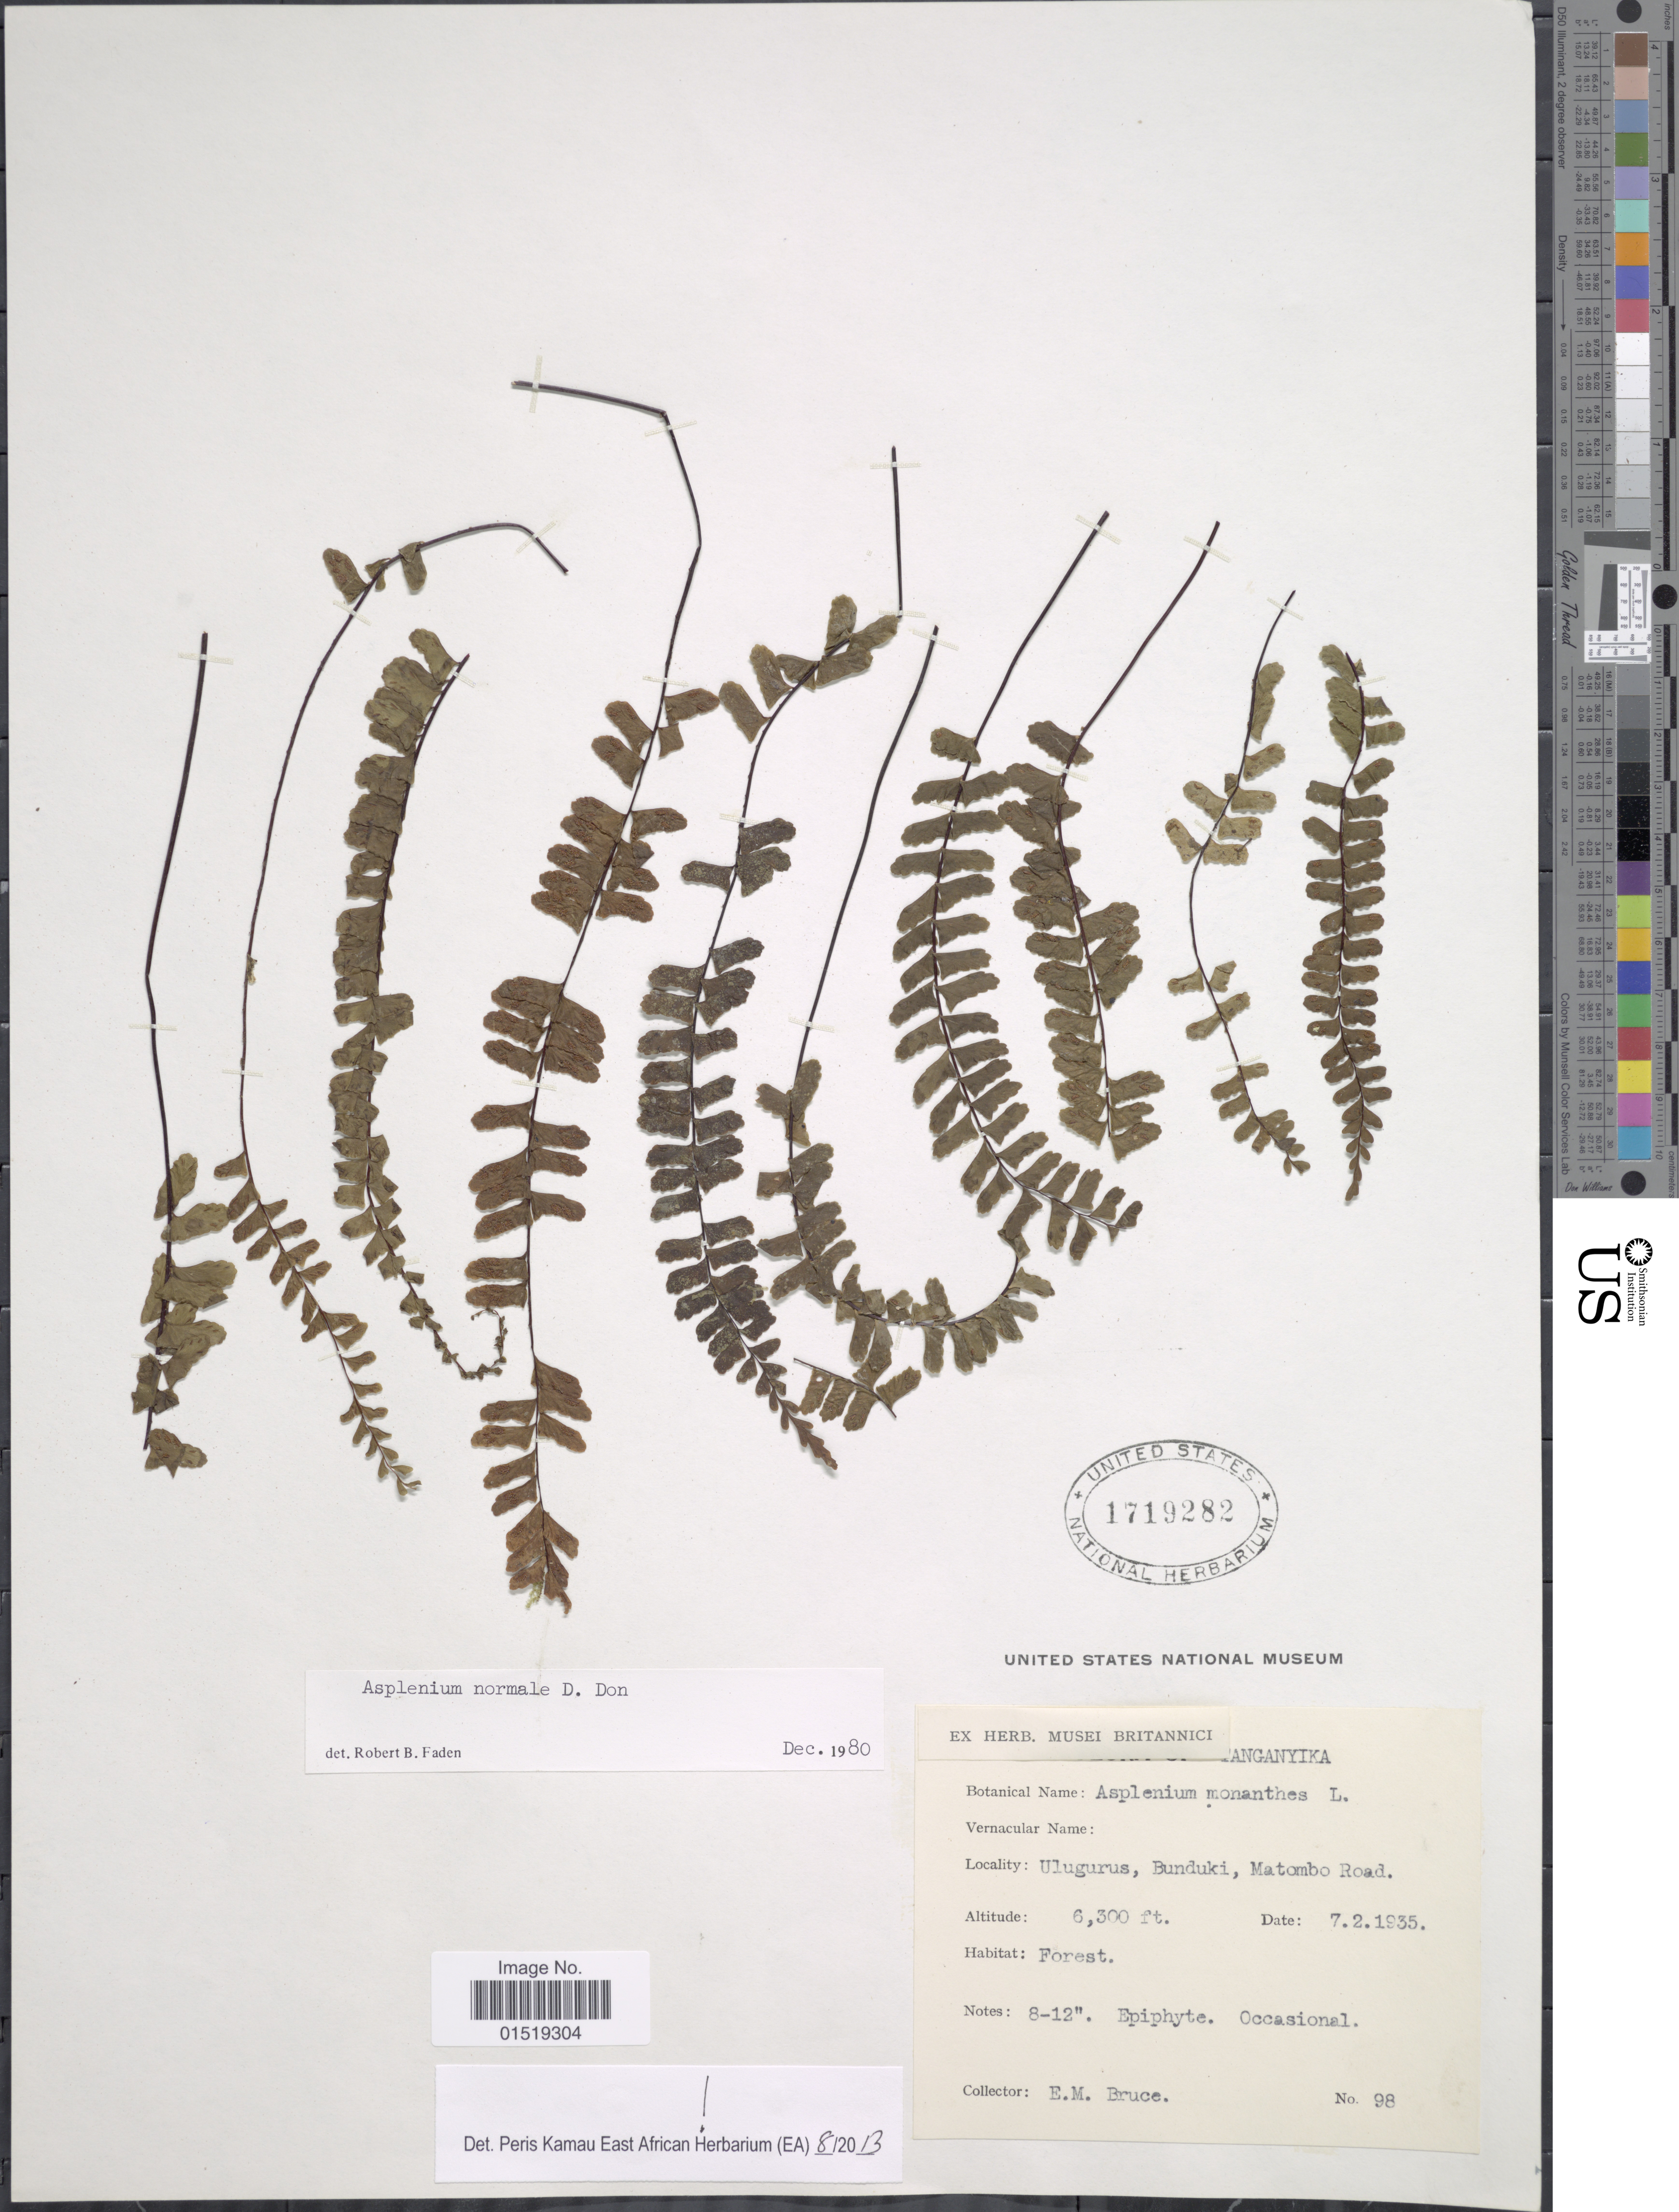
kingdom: Plantae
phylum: Tracheophyta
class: Polypodiopsida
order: Polypodiales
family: Aspleniaceae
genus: Asplenium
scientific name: Asplenium normale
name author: D. Don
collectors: E. Bruce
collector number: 98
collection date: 1935-02-07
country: Tanzania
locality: Tanganyika. Ulugurus, Bunduki, Matombo Road.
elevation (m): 1920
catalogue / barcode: US 1719282